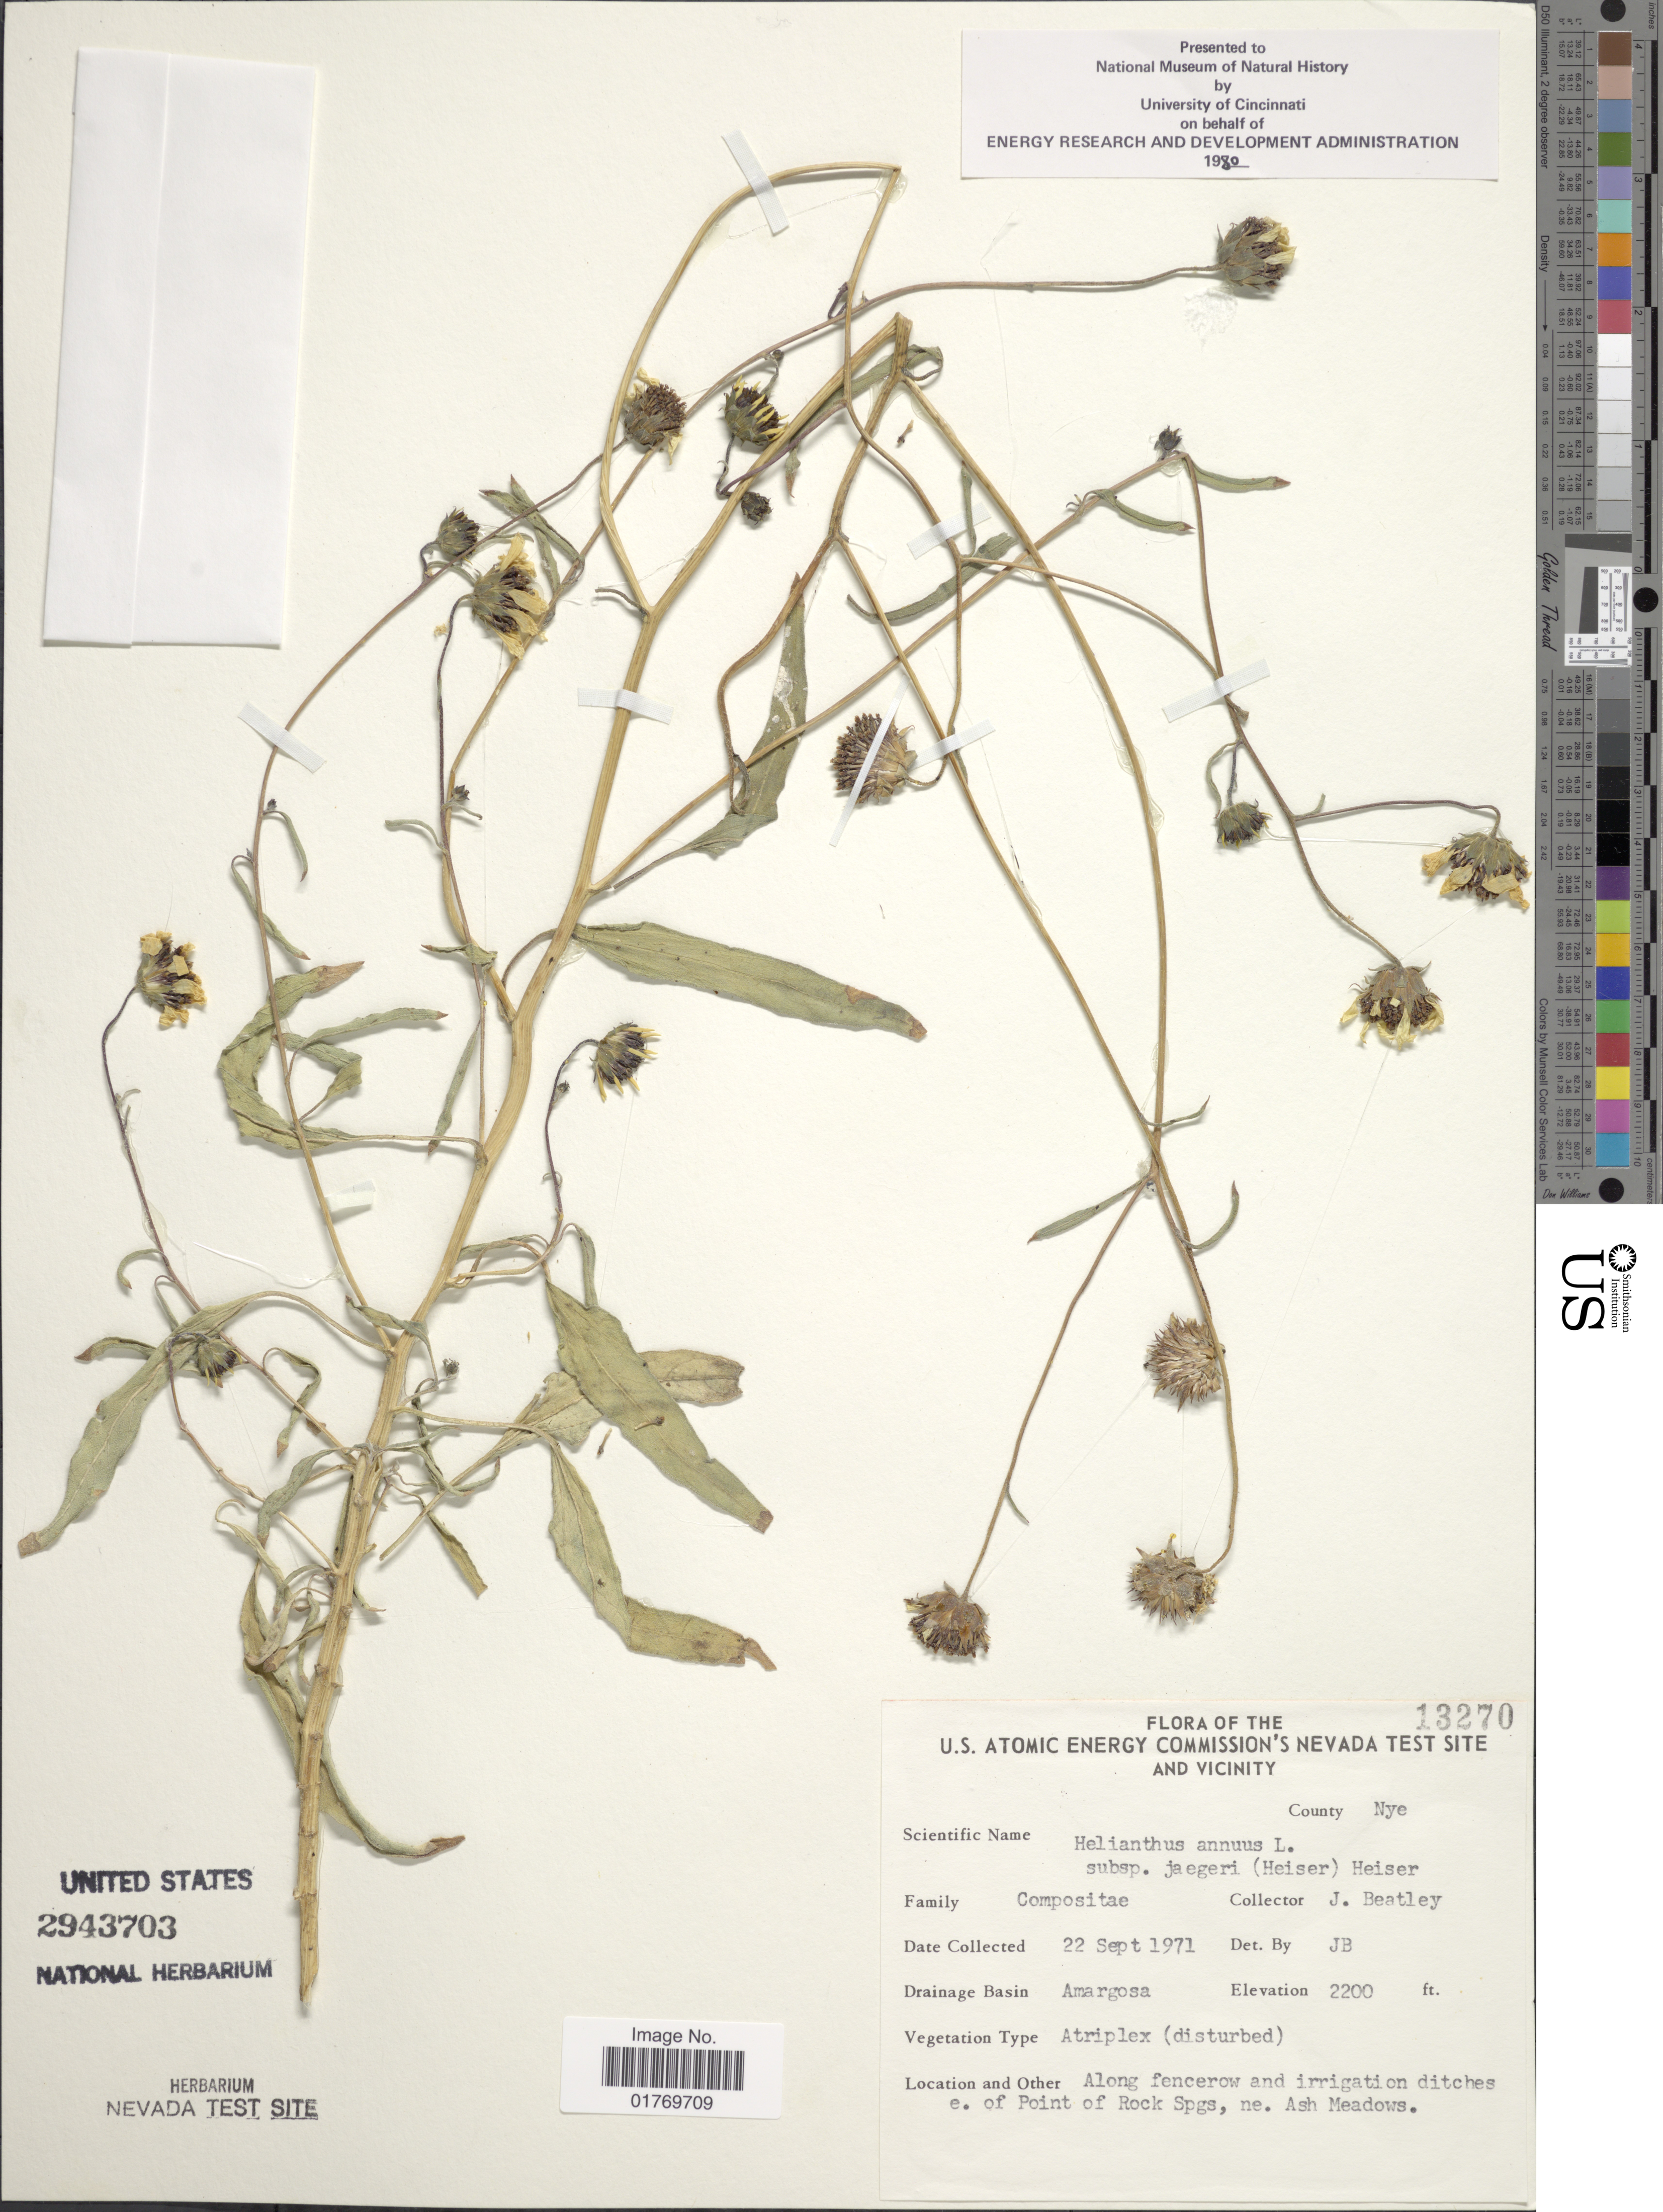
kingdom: Plantae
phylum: Tracheophyta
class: Magnoliopsida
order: Asterales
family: Asteraceae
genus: Helianthus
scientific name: Helianthus annuus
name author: L.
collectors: J. C. Beatley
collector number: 13270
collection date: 1971-09-22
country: United States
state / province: Nevada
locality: U. S. Atomic Energy Commision' s Nevada Test Site And Vicinity, County Nye, Drainage Basin Amargosa, Along fencerow and irrigation ditches e. of Point of Rock Spgs, ne. Ash Meadows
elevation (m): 671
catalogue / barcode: US 2943703